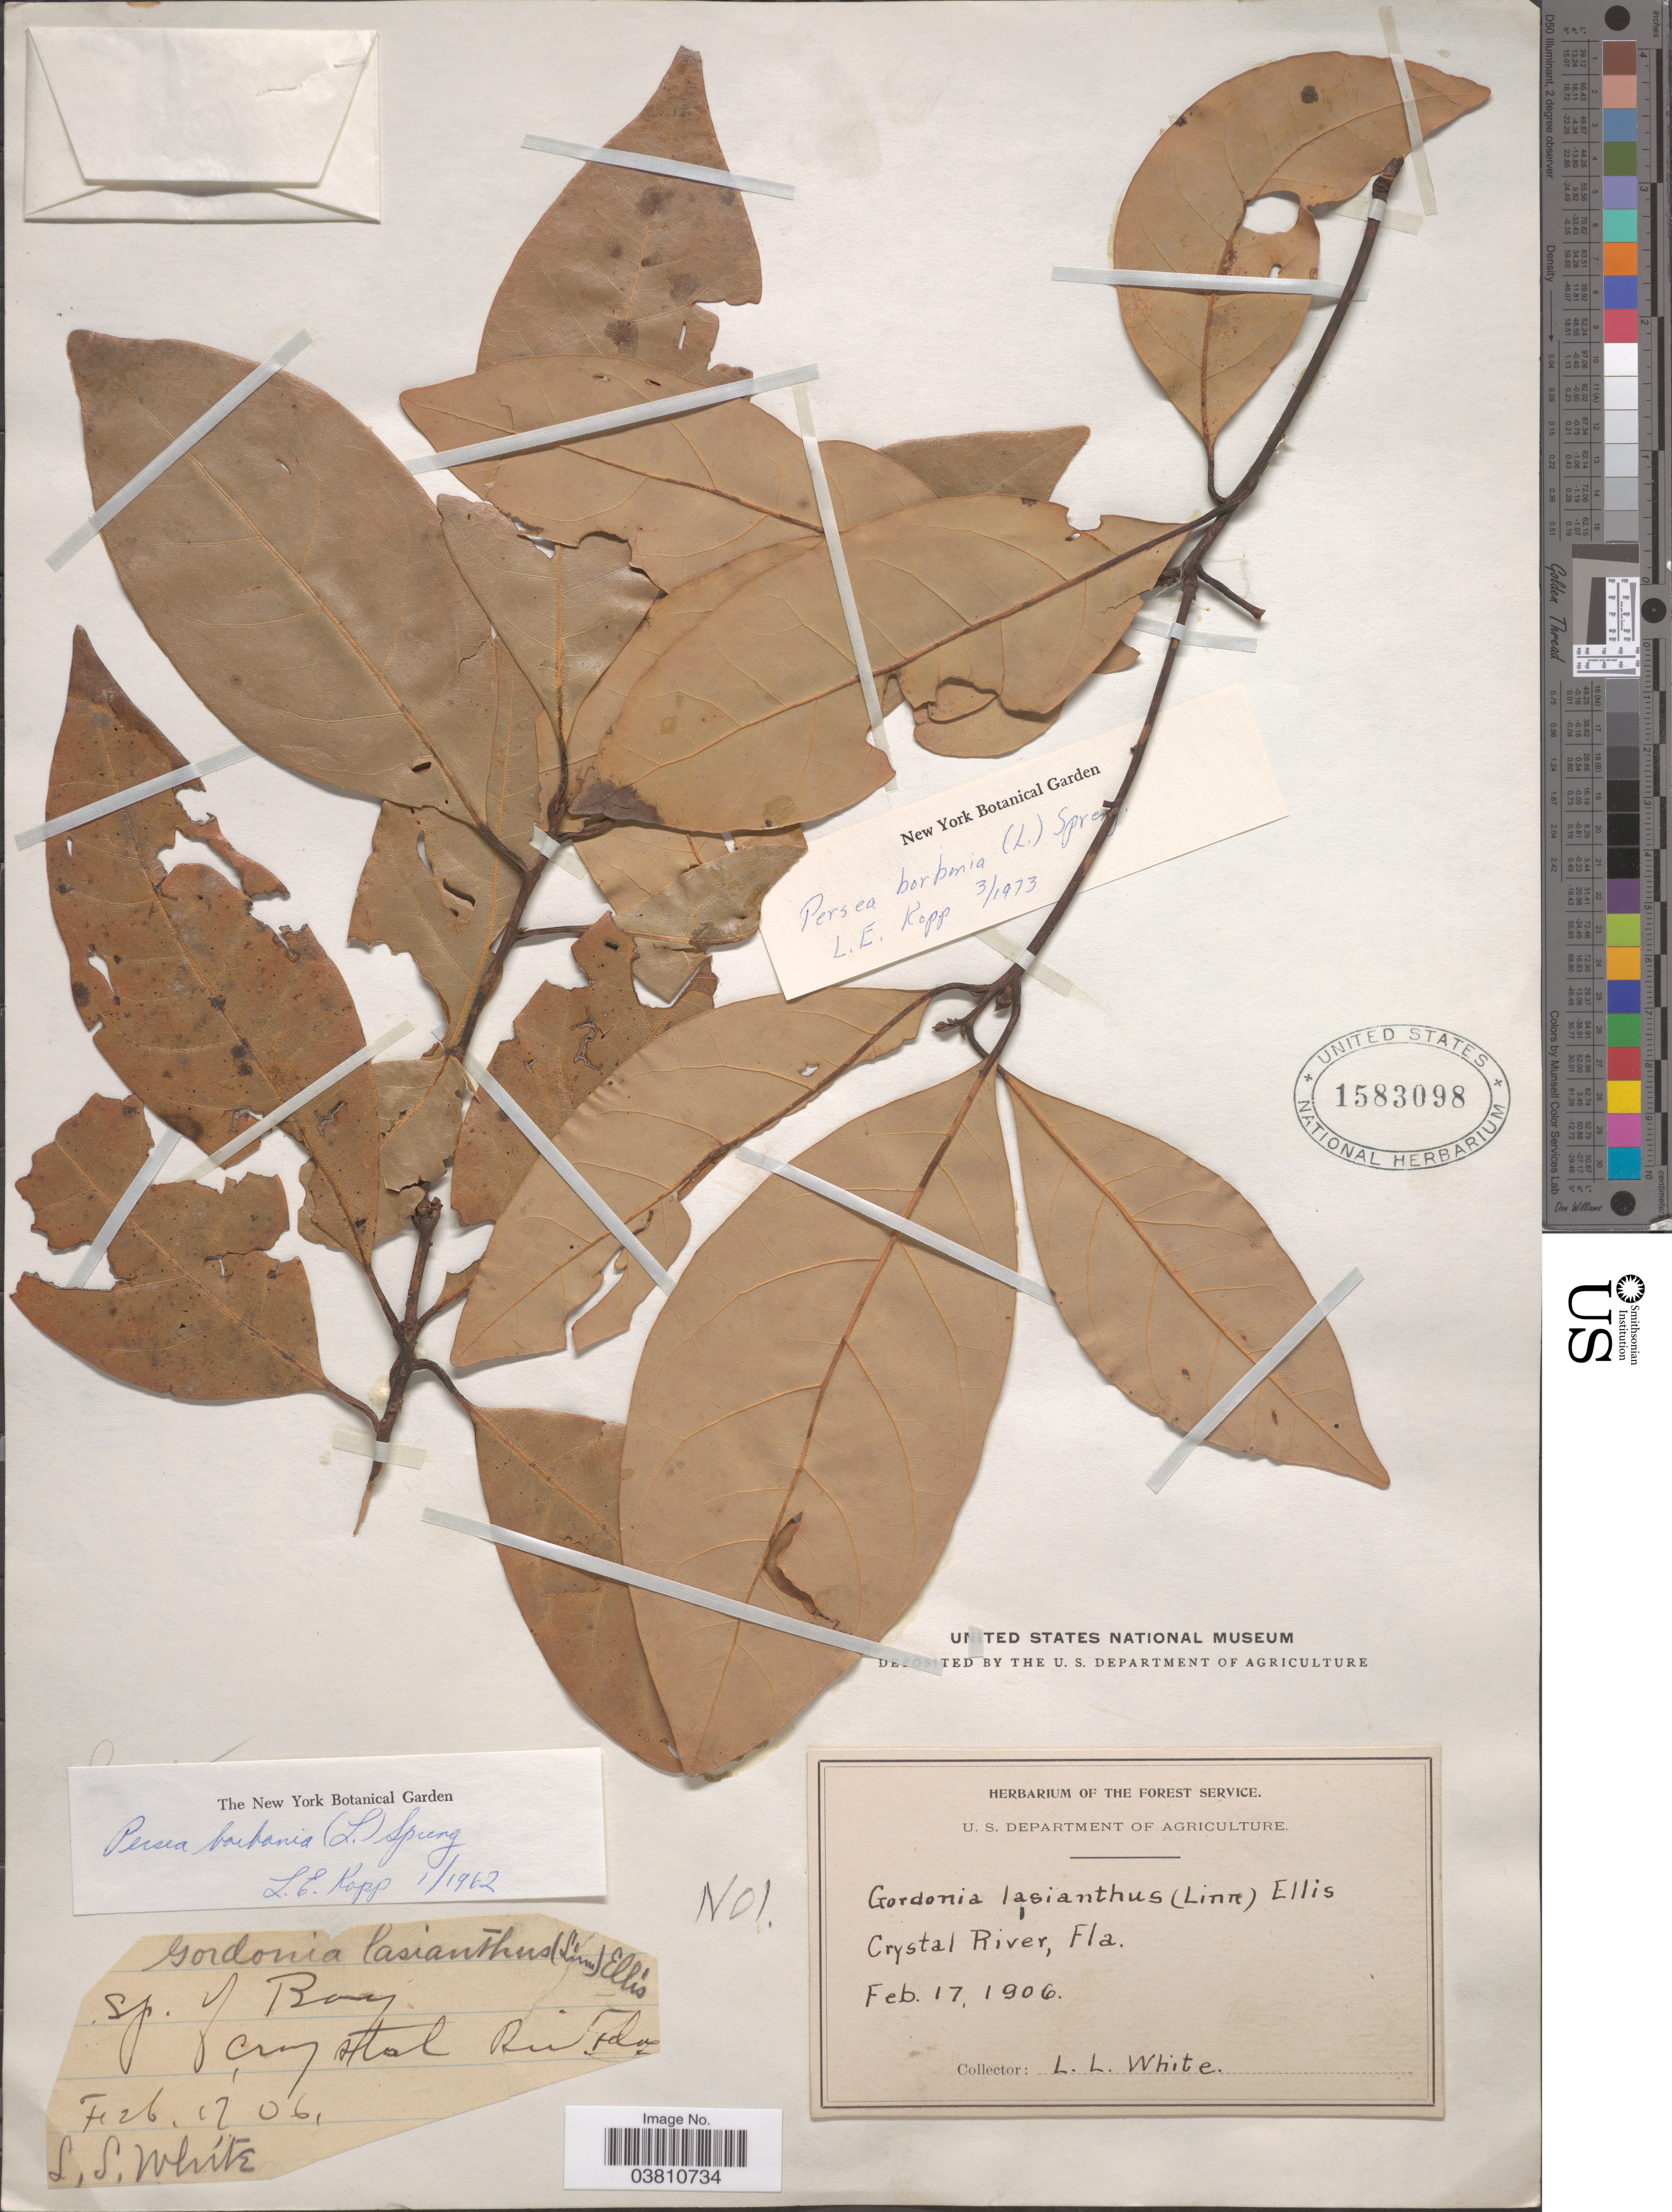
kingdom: Plantae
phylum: Tracheophyta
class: Magnoliopsida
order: Laurales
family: Lauraceae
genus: Persea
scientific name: Persea borbonia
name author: (L.) Spreng.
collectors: L. White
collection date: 1906-02-17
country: United States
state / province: Florida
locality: Crystal River.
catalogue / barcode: US 1583098